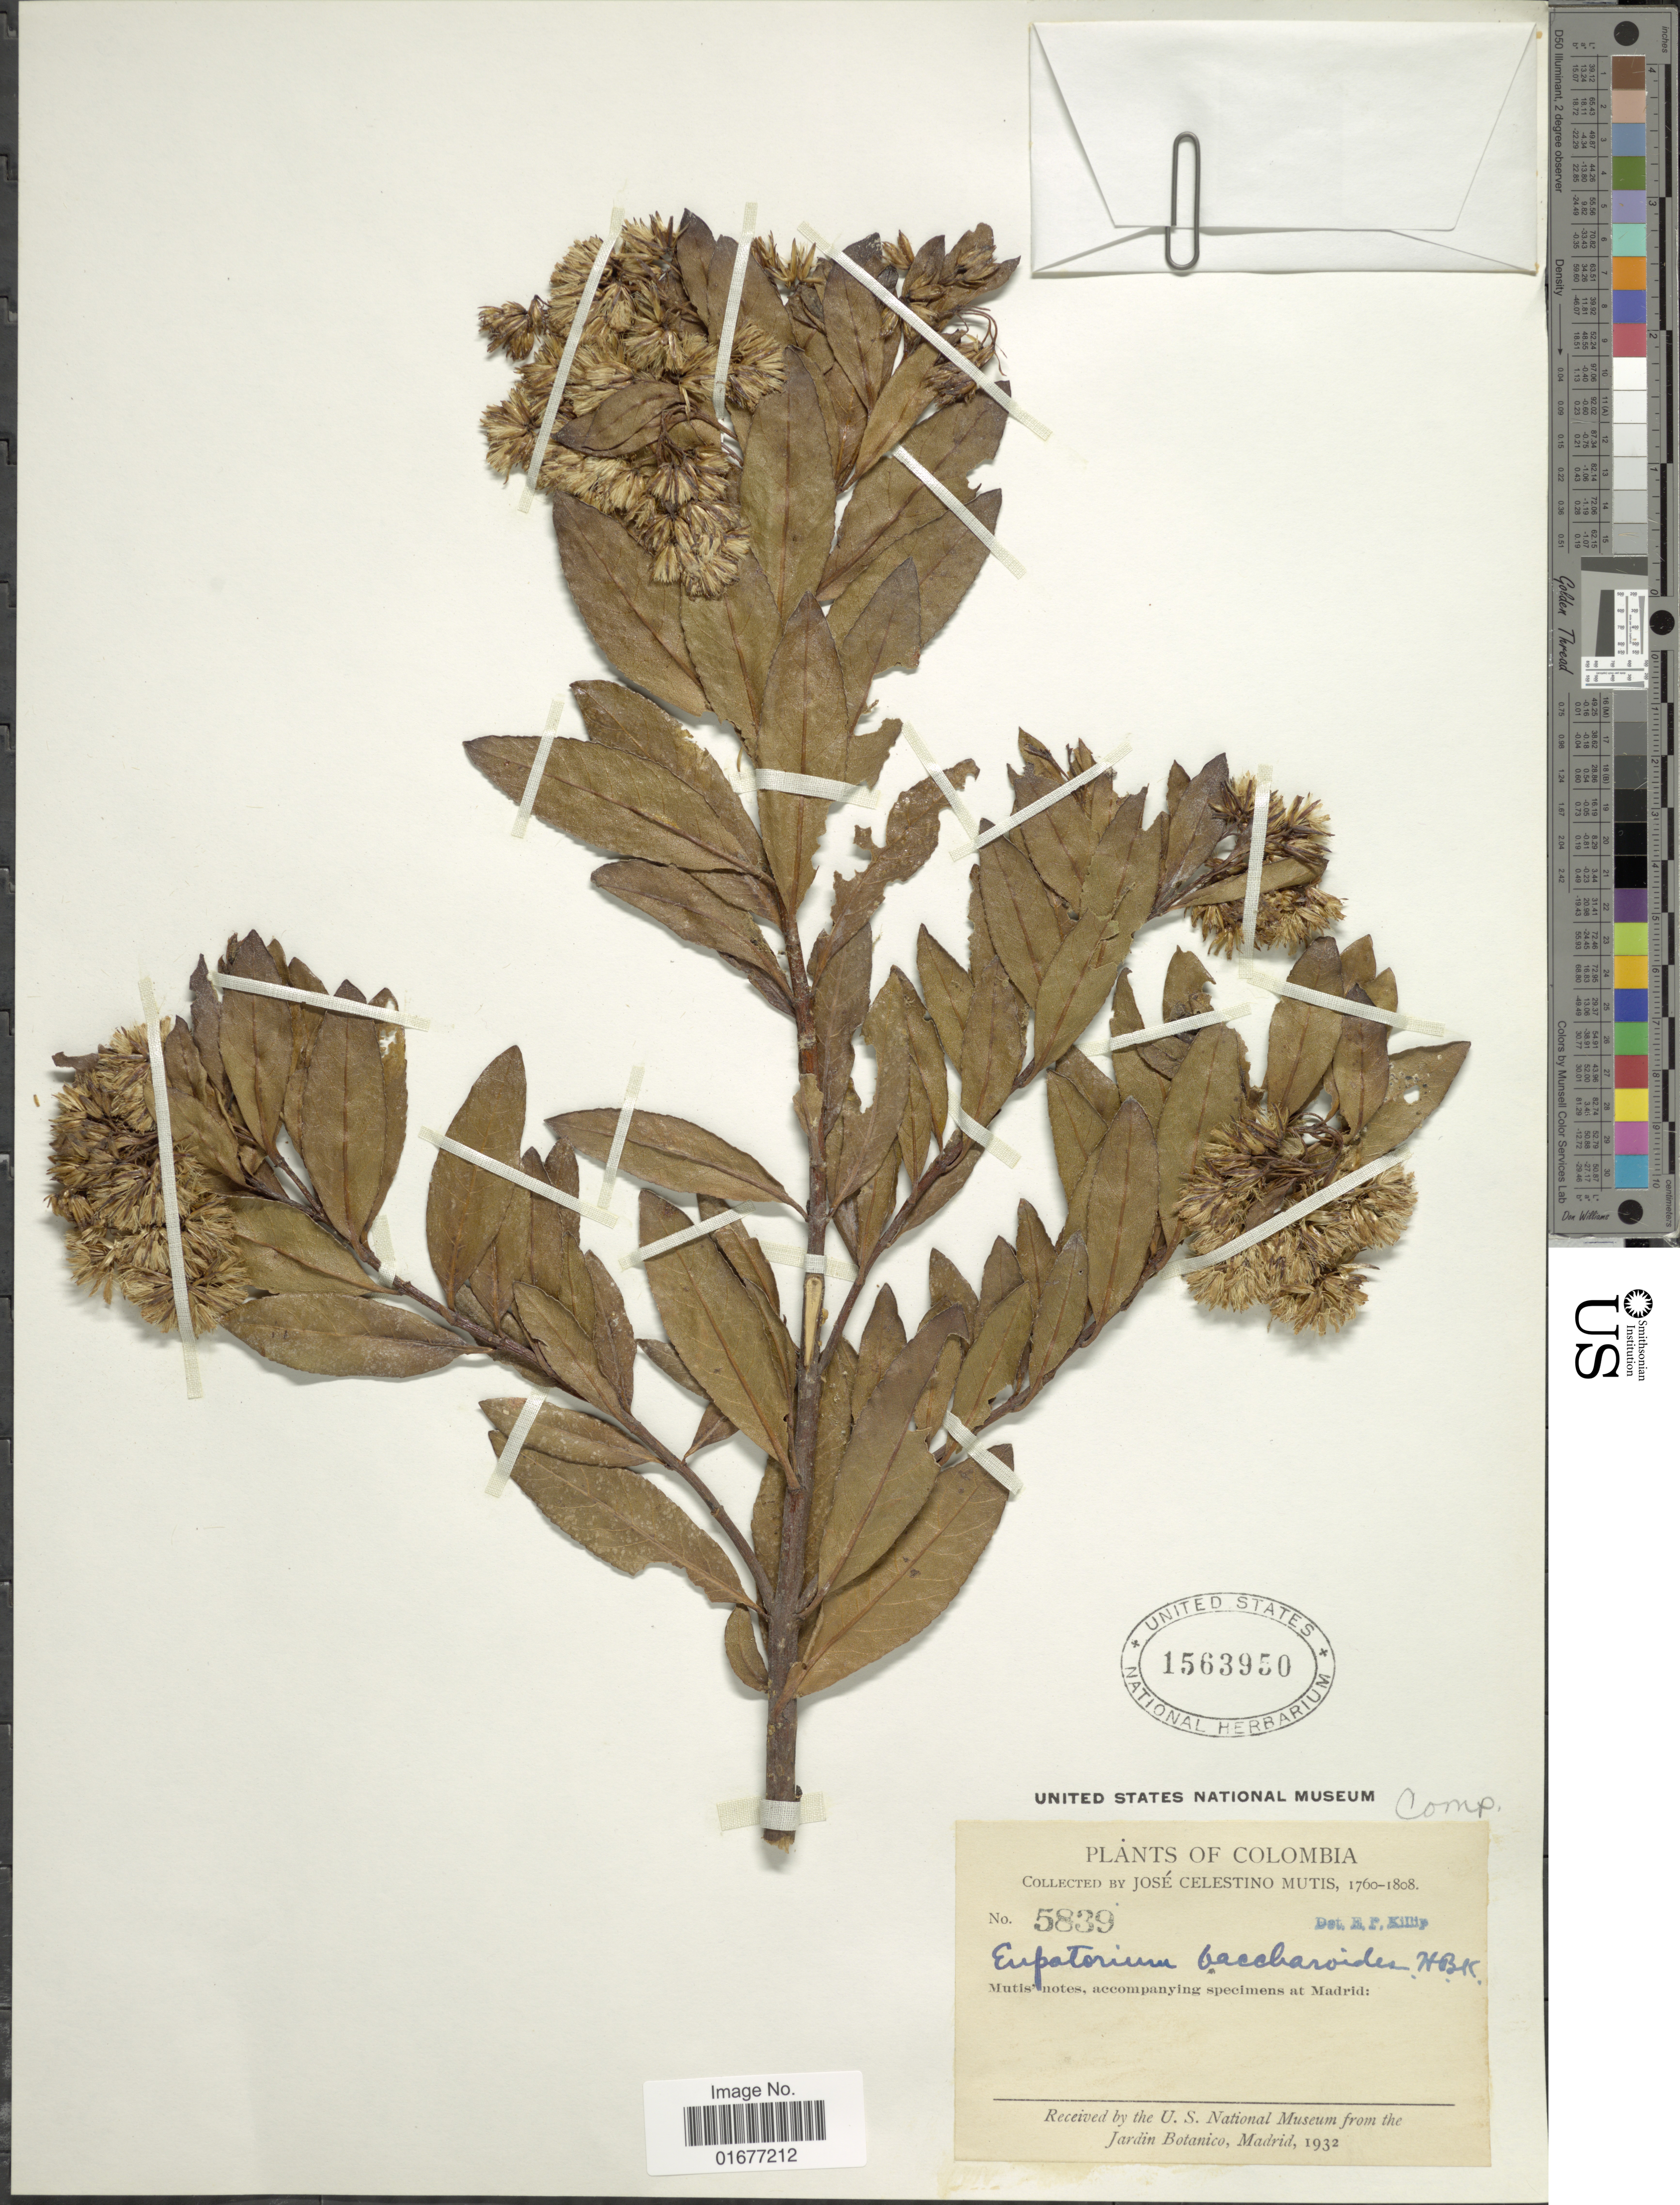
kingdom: Plantae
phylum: Tracheophyta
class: Magnoliopsida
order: Asterales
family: Asteraceae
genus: Ageratina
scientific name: Ageratina baccharoides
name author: (Kunth) R.M. King & H. Rob.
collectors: J. C. B. Mutis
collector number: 5839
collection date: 1760/1808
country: Colombia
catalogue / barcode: US 1563950